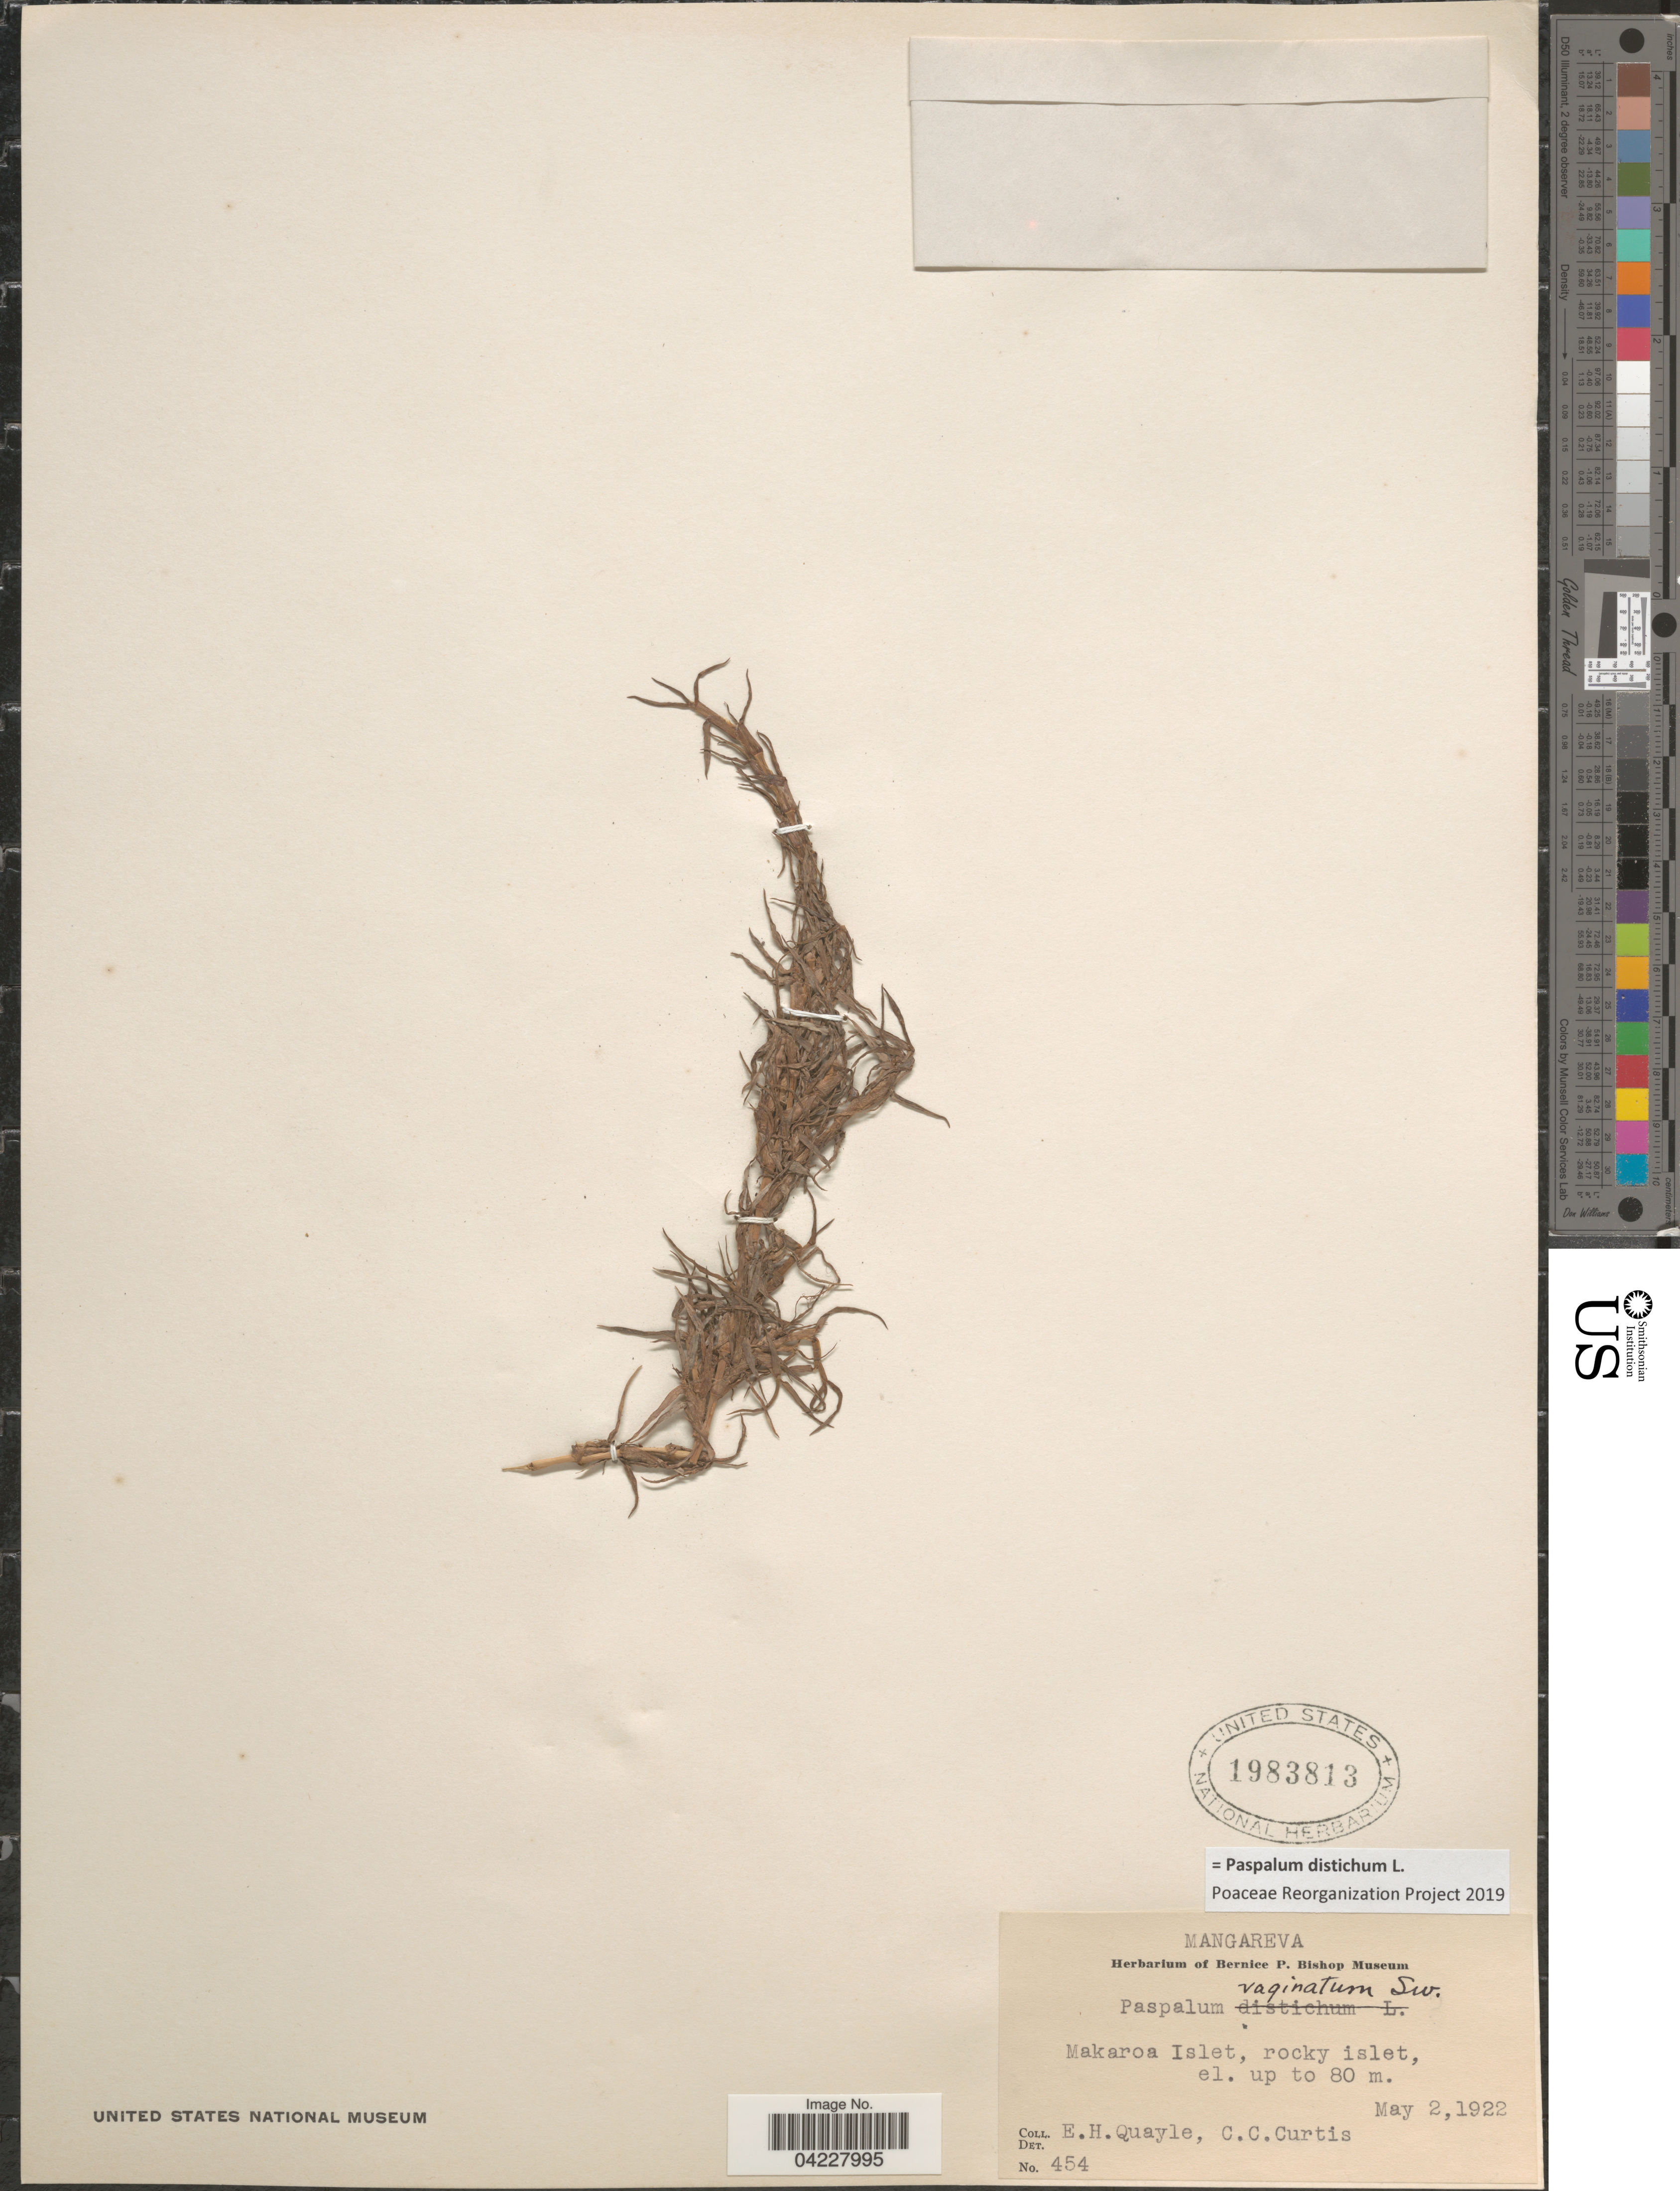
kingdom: Plantae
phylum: Tracheophyta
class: Liliopsida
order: Poales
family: Poaceae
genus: Paspalum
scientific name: Paspalum distichum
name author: L.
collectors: E. Quayle & C. Curtis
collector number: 454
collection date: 1922-05-02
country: French Polynesia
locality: Mangareva. Makaroa Islet, rocky islet.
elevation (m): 80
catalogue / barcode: US 1983813